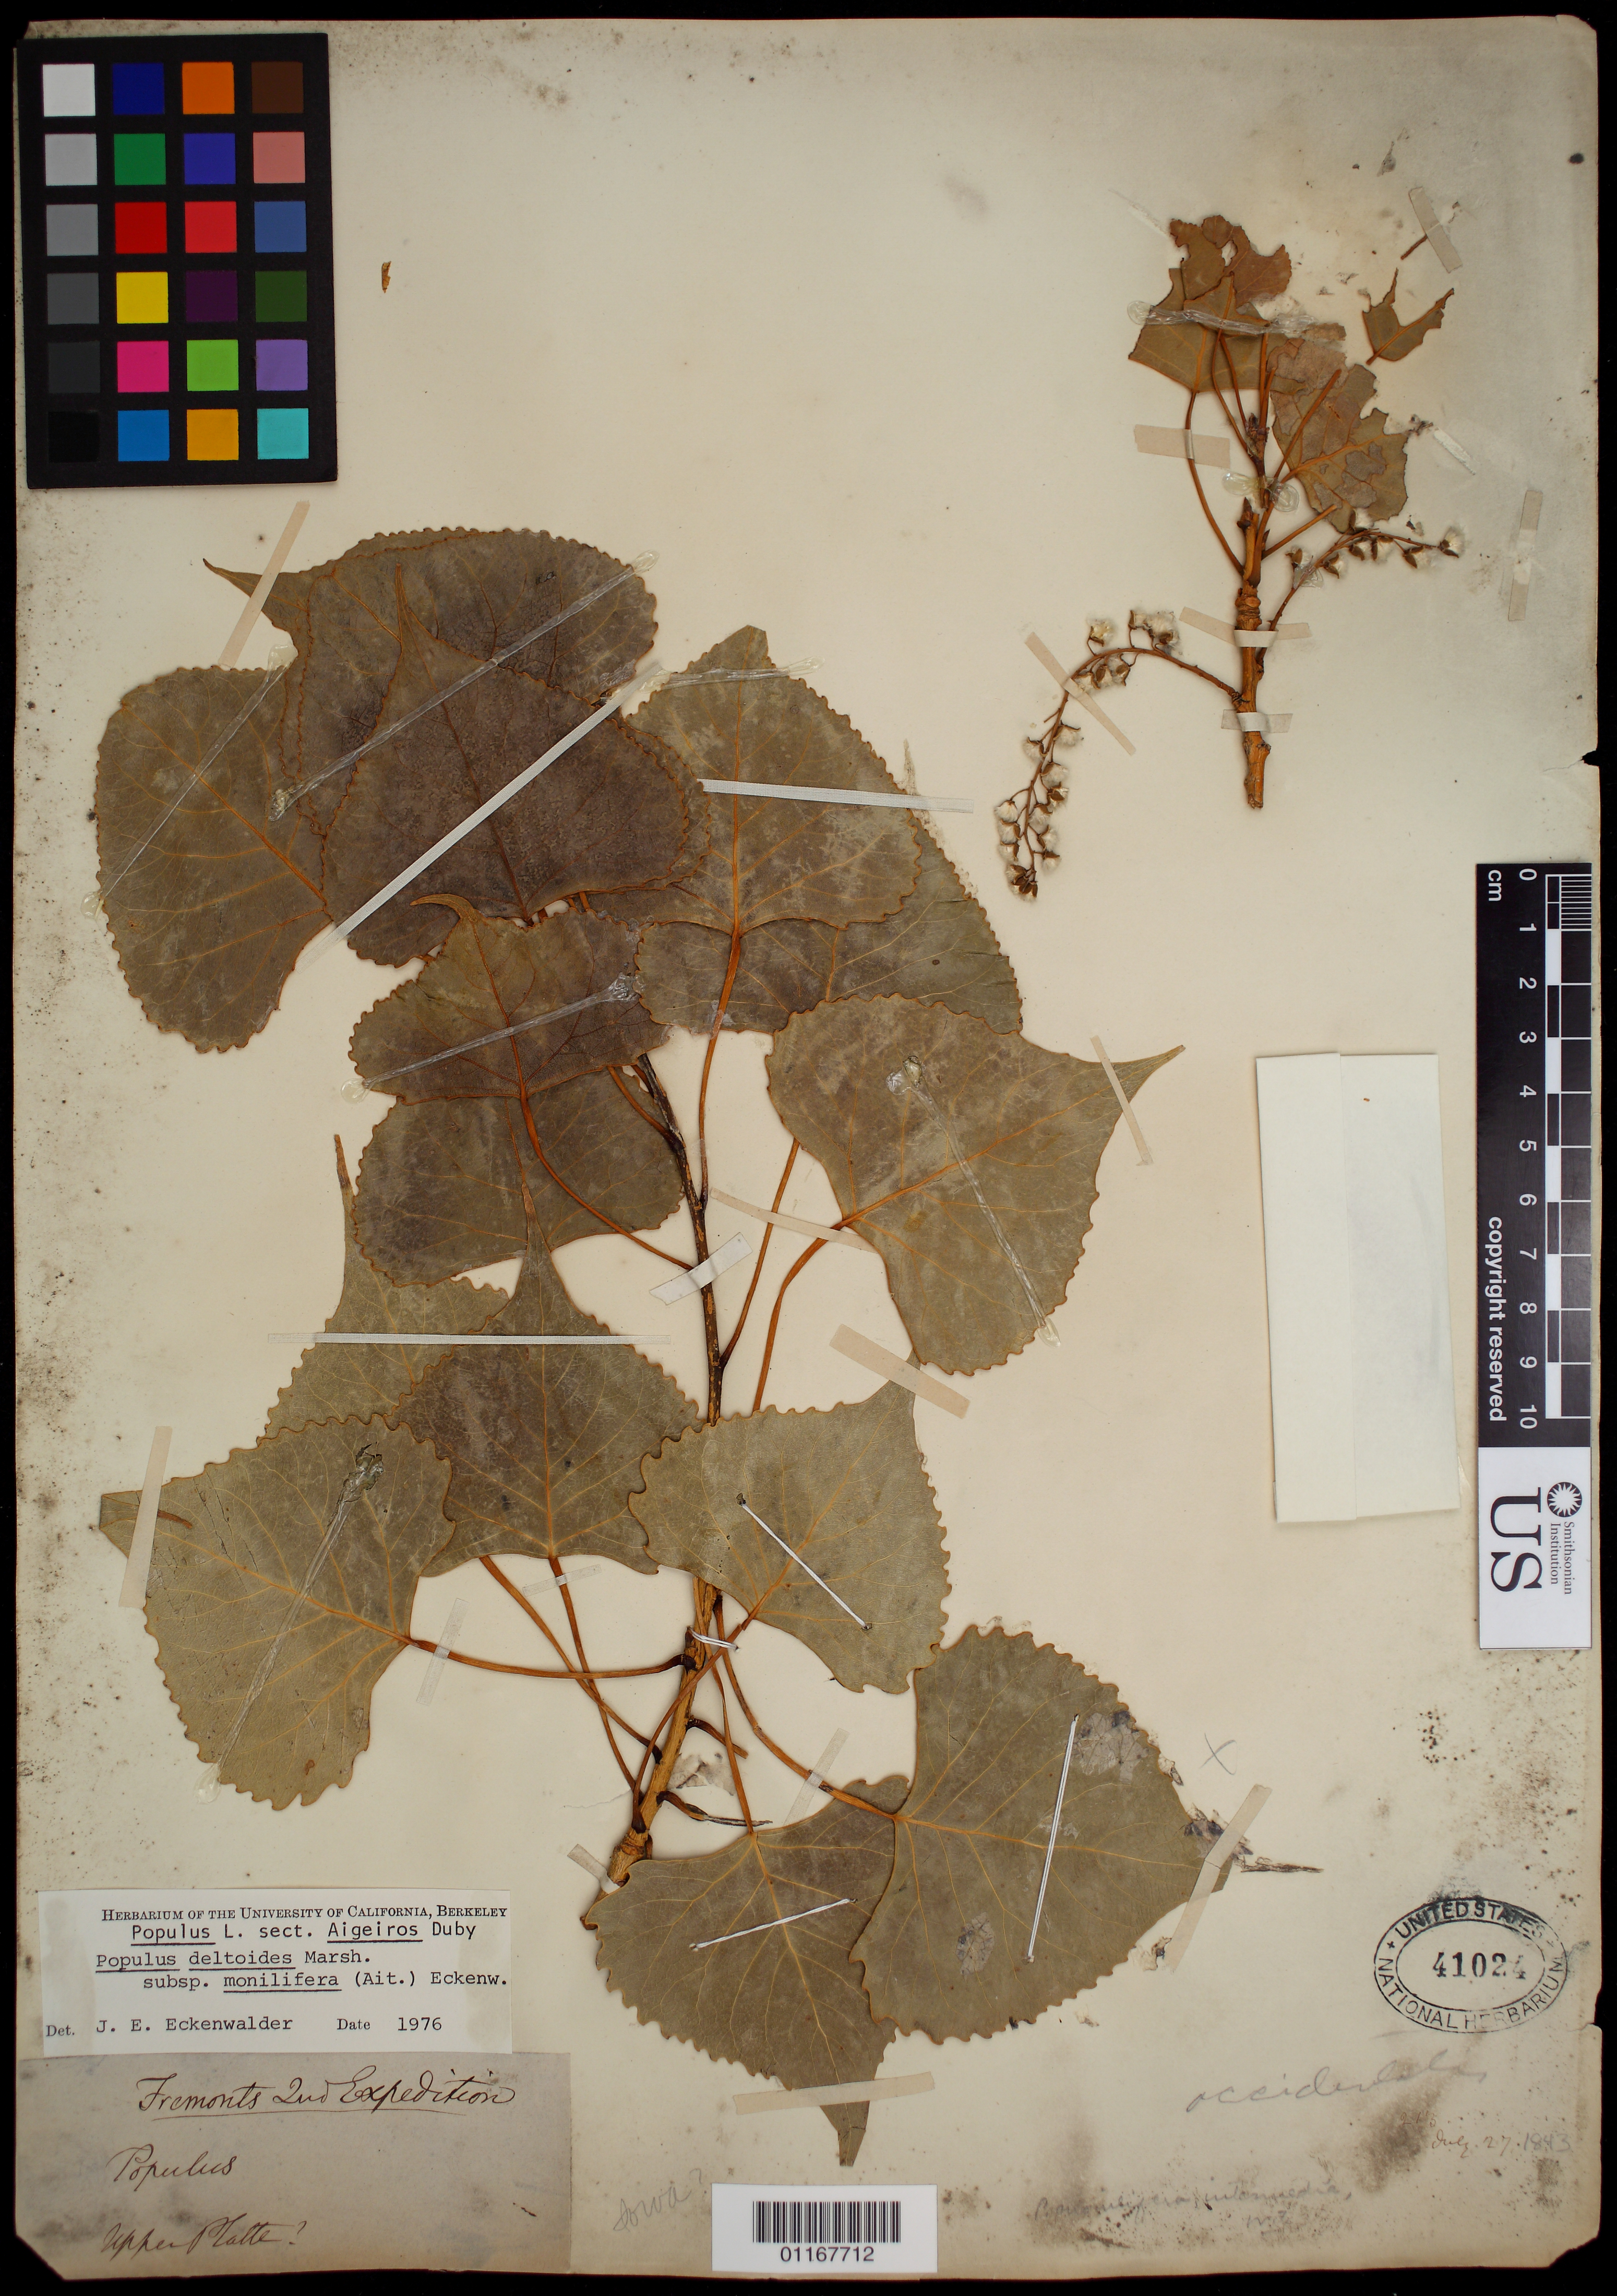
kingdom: Plantae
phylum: Tracheophyta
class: Magnoliopsida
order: Malpighiales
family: Salicaceae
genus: Populus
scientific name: Populus deltoides subsp. monilifera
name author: (Aiton) Eckenw.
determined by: Eckenwalder, James E.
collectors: Fremont Exped.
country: United States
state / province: California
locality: Upper Platte.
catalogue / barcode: US 41024